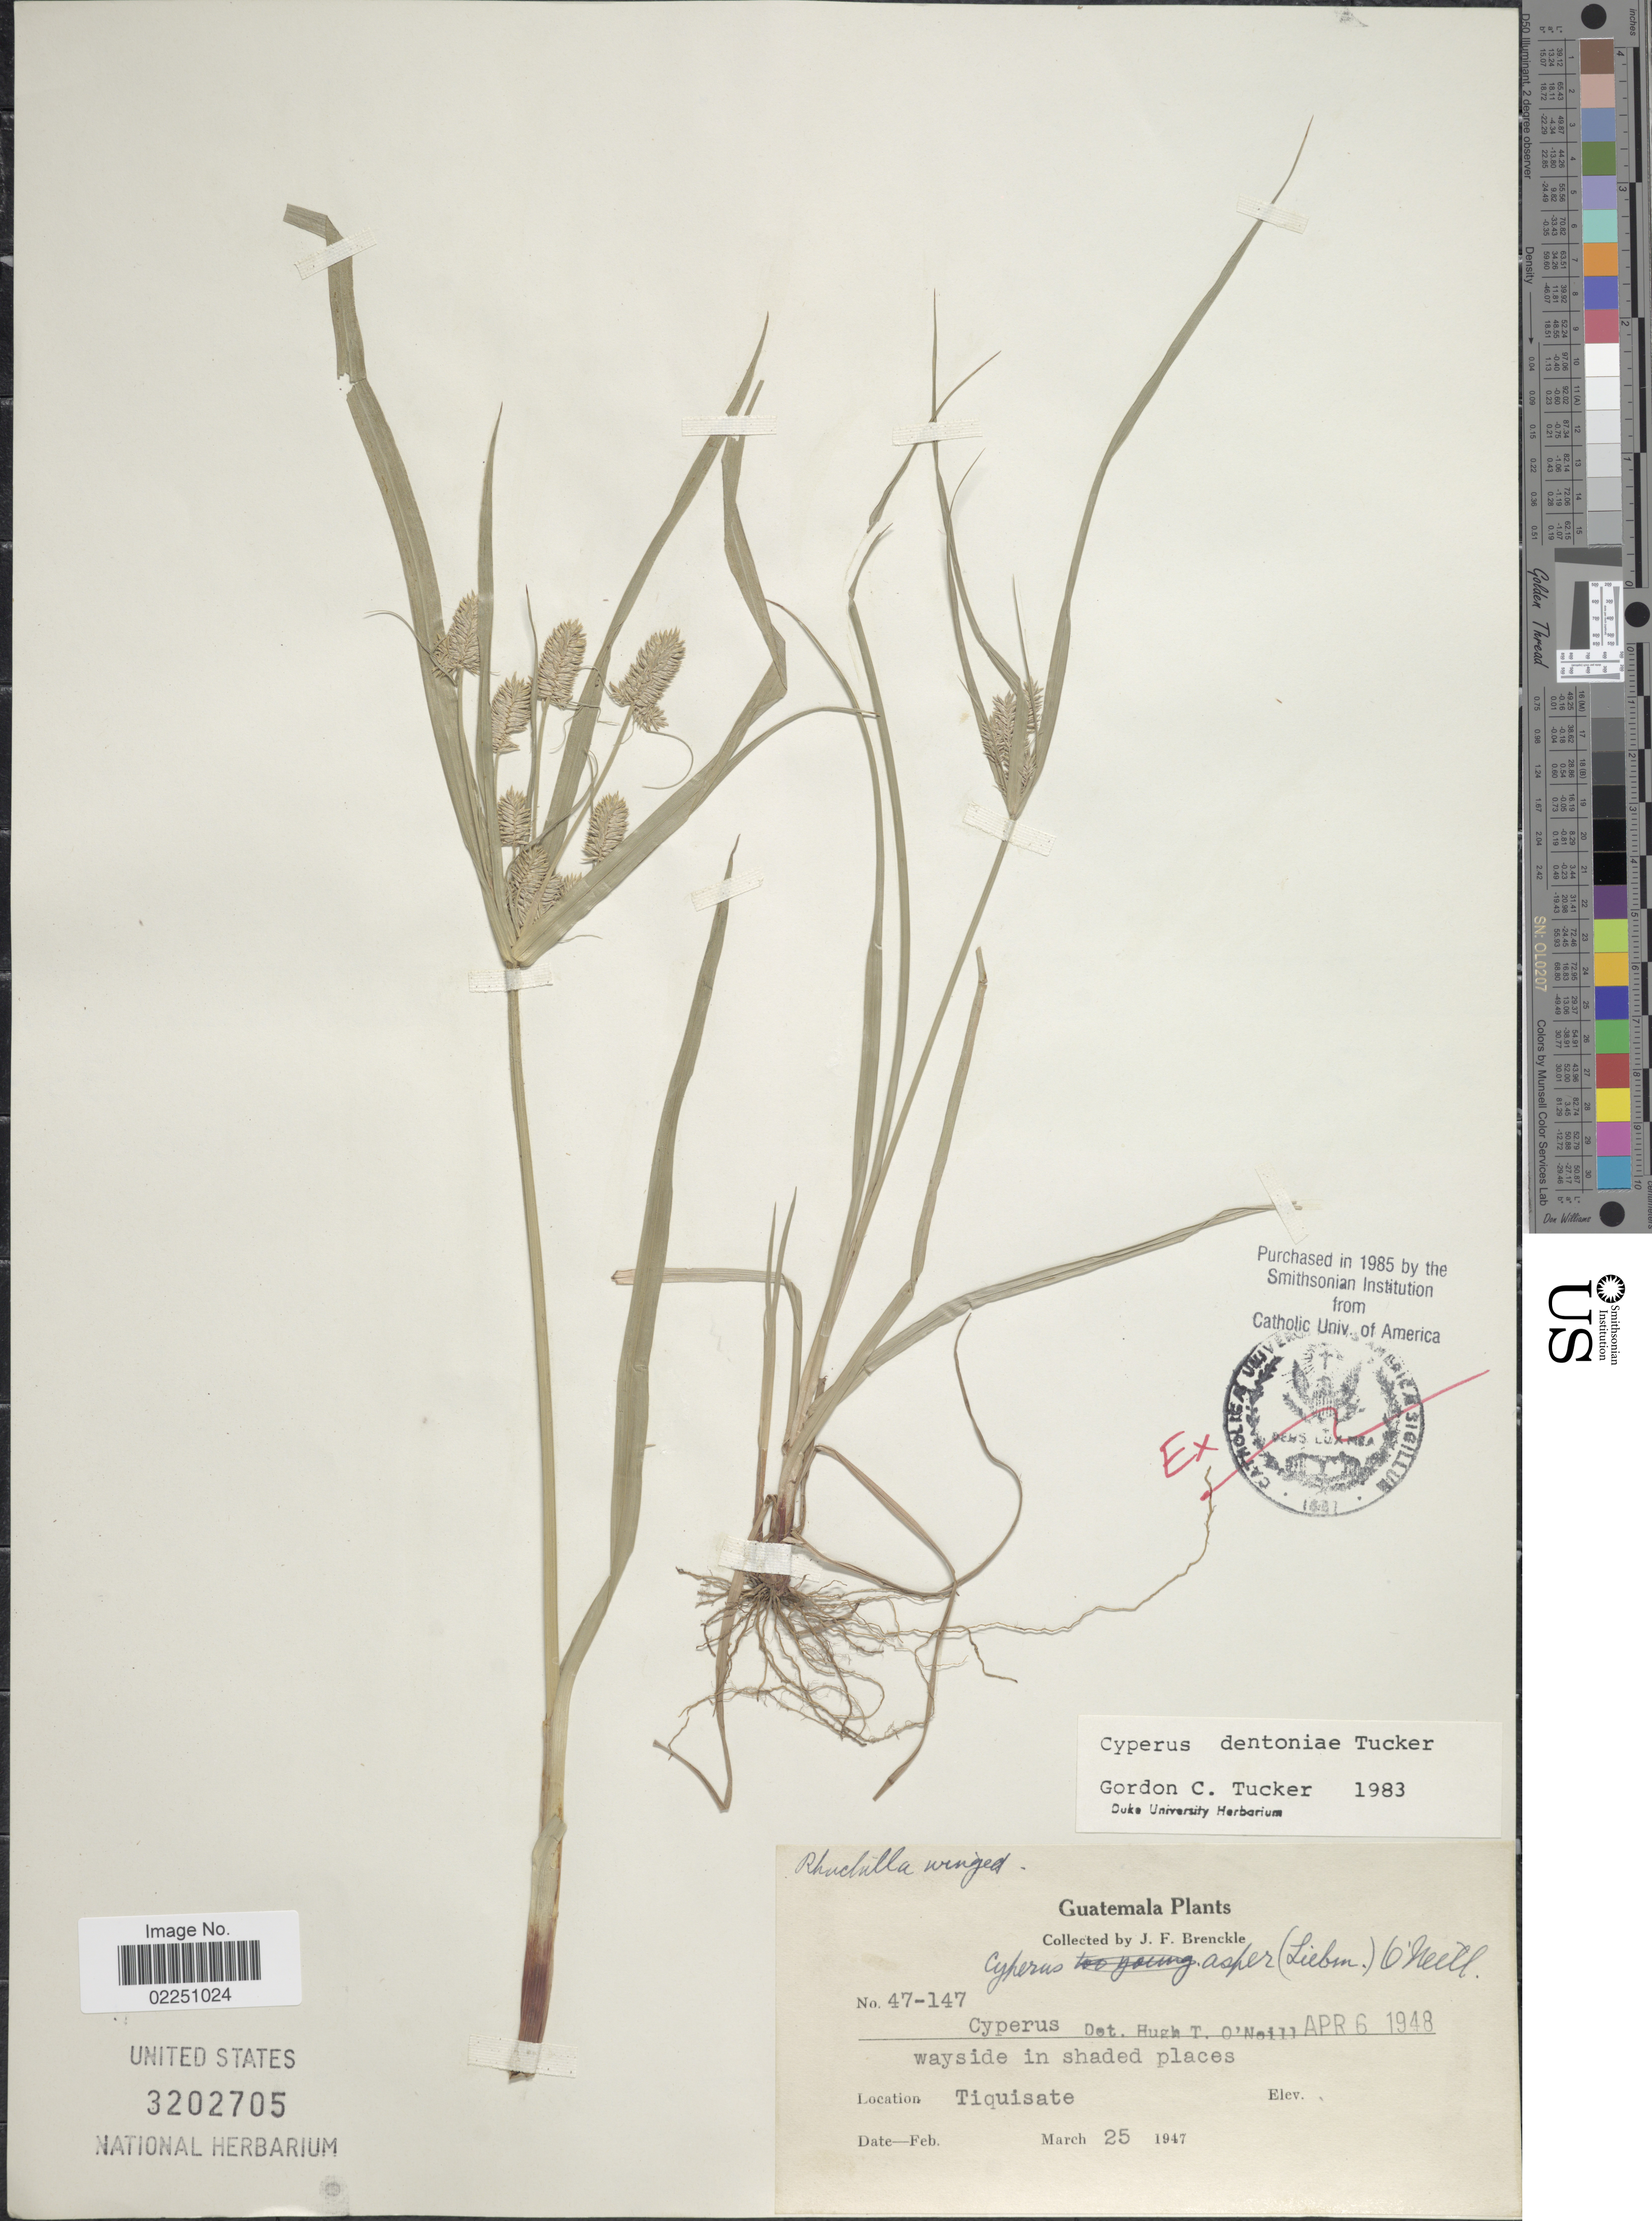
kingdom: Plantae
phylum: Tracheophyta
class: Liliopsida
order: Poales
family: Cyperaceae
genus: Cyperus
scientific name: Cyperus dentoniae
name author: G.C. Tucker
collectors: J. Brenckle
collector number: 47-147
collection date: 1947-03-25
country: Guatemala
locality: Wayside in shaded places. Tiquisate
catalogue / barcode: US 3202705